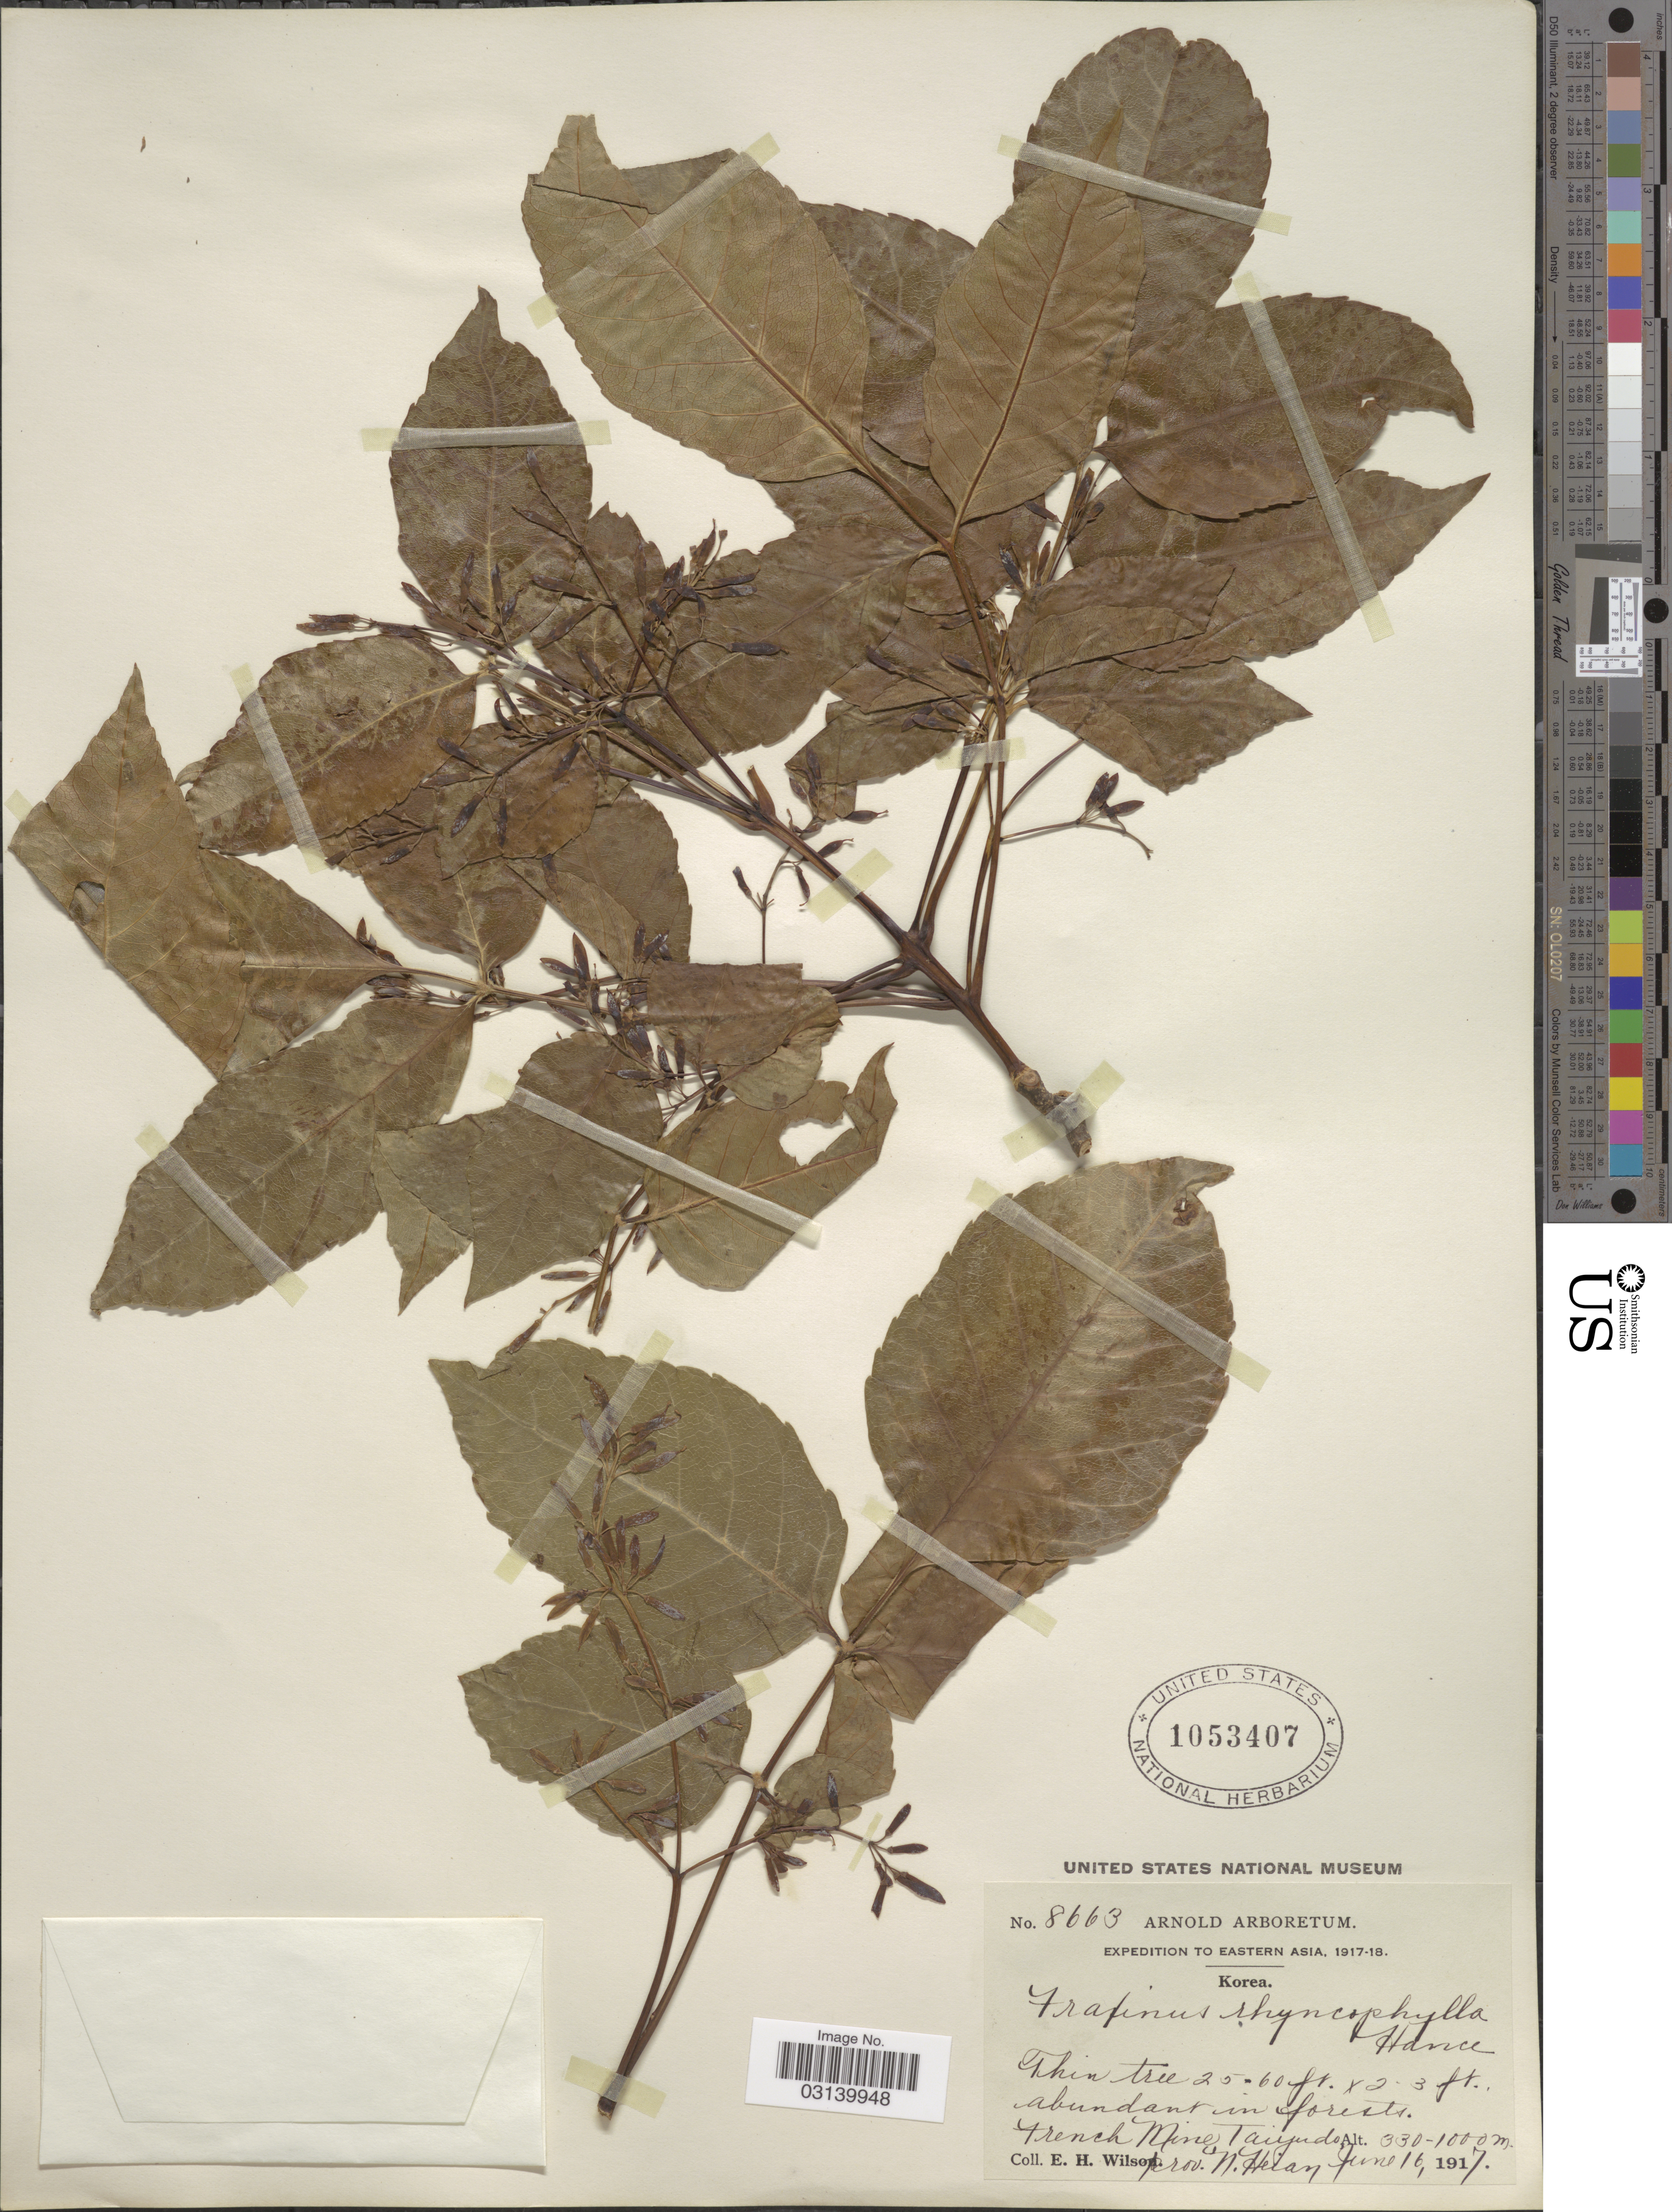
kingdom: Plantae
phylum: Tracheophyta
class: Magnoliopsida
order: Lamiales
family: Oleaceae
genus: Fraxinus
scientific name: Fraxinus rhynchophylla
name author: Hance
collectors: E. Wilson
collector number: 8663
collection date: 1917-06-16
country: North Korea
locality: Eastern Asia. French Mine Taiyundo, prov. N. Heian.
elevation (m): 330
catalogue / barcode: US 1053407